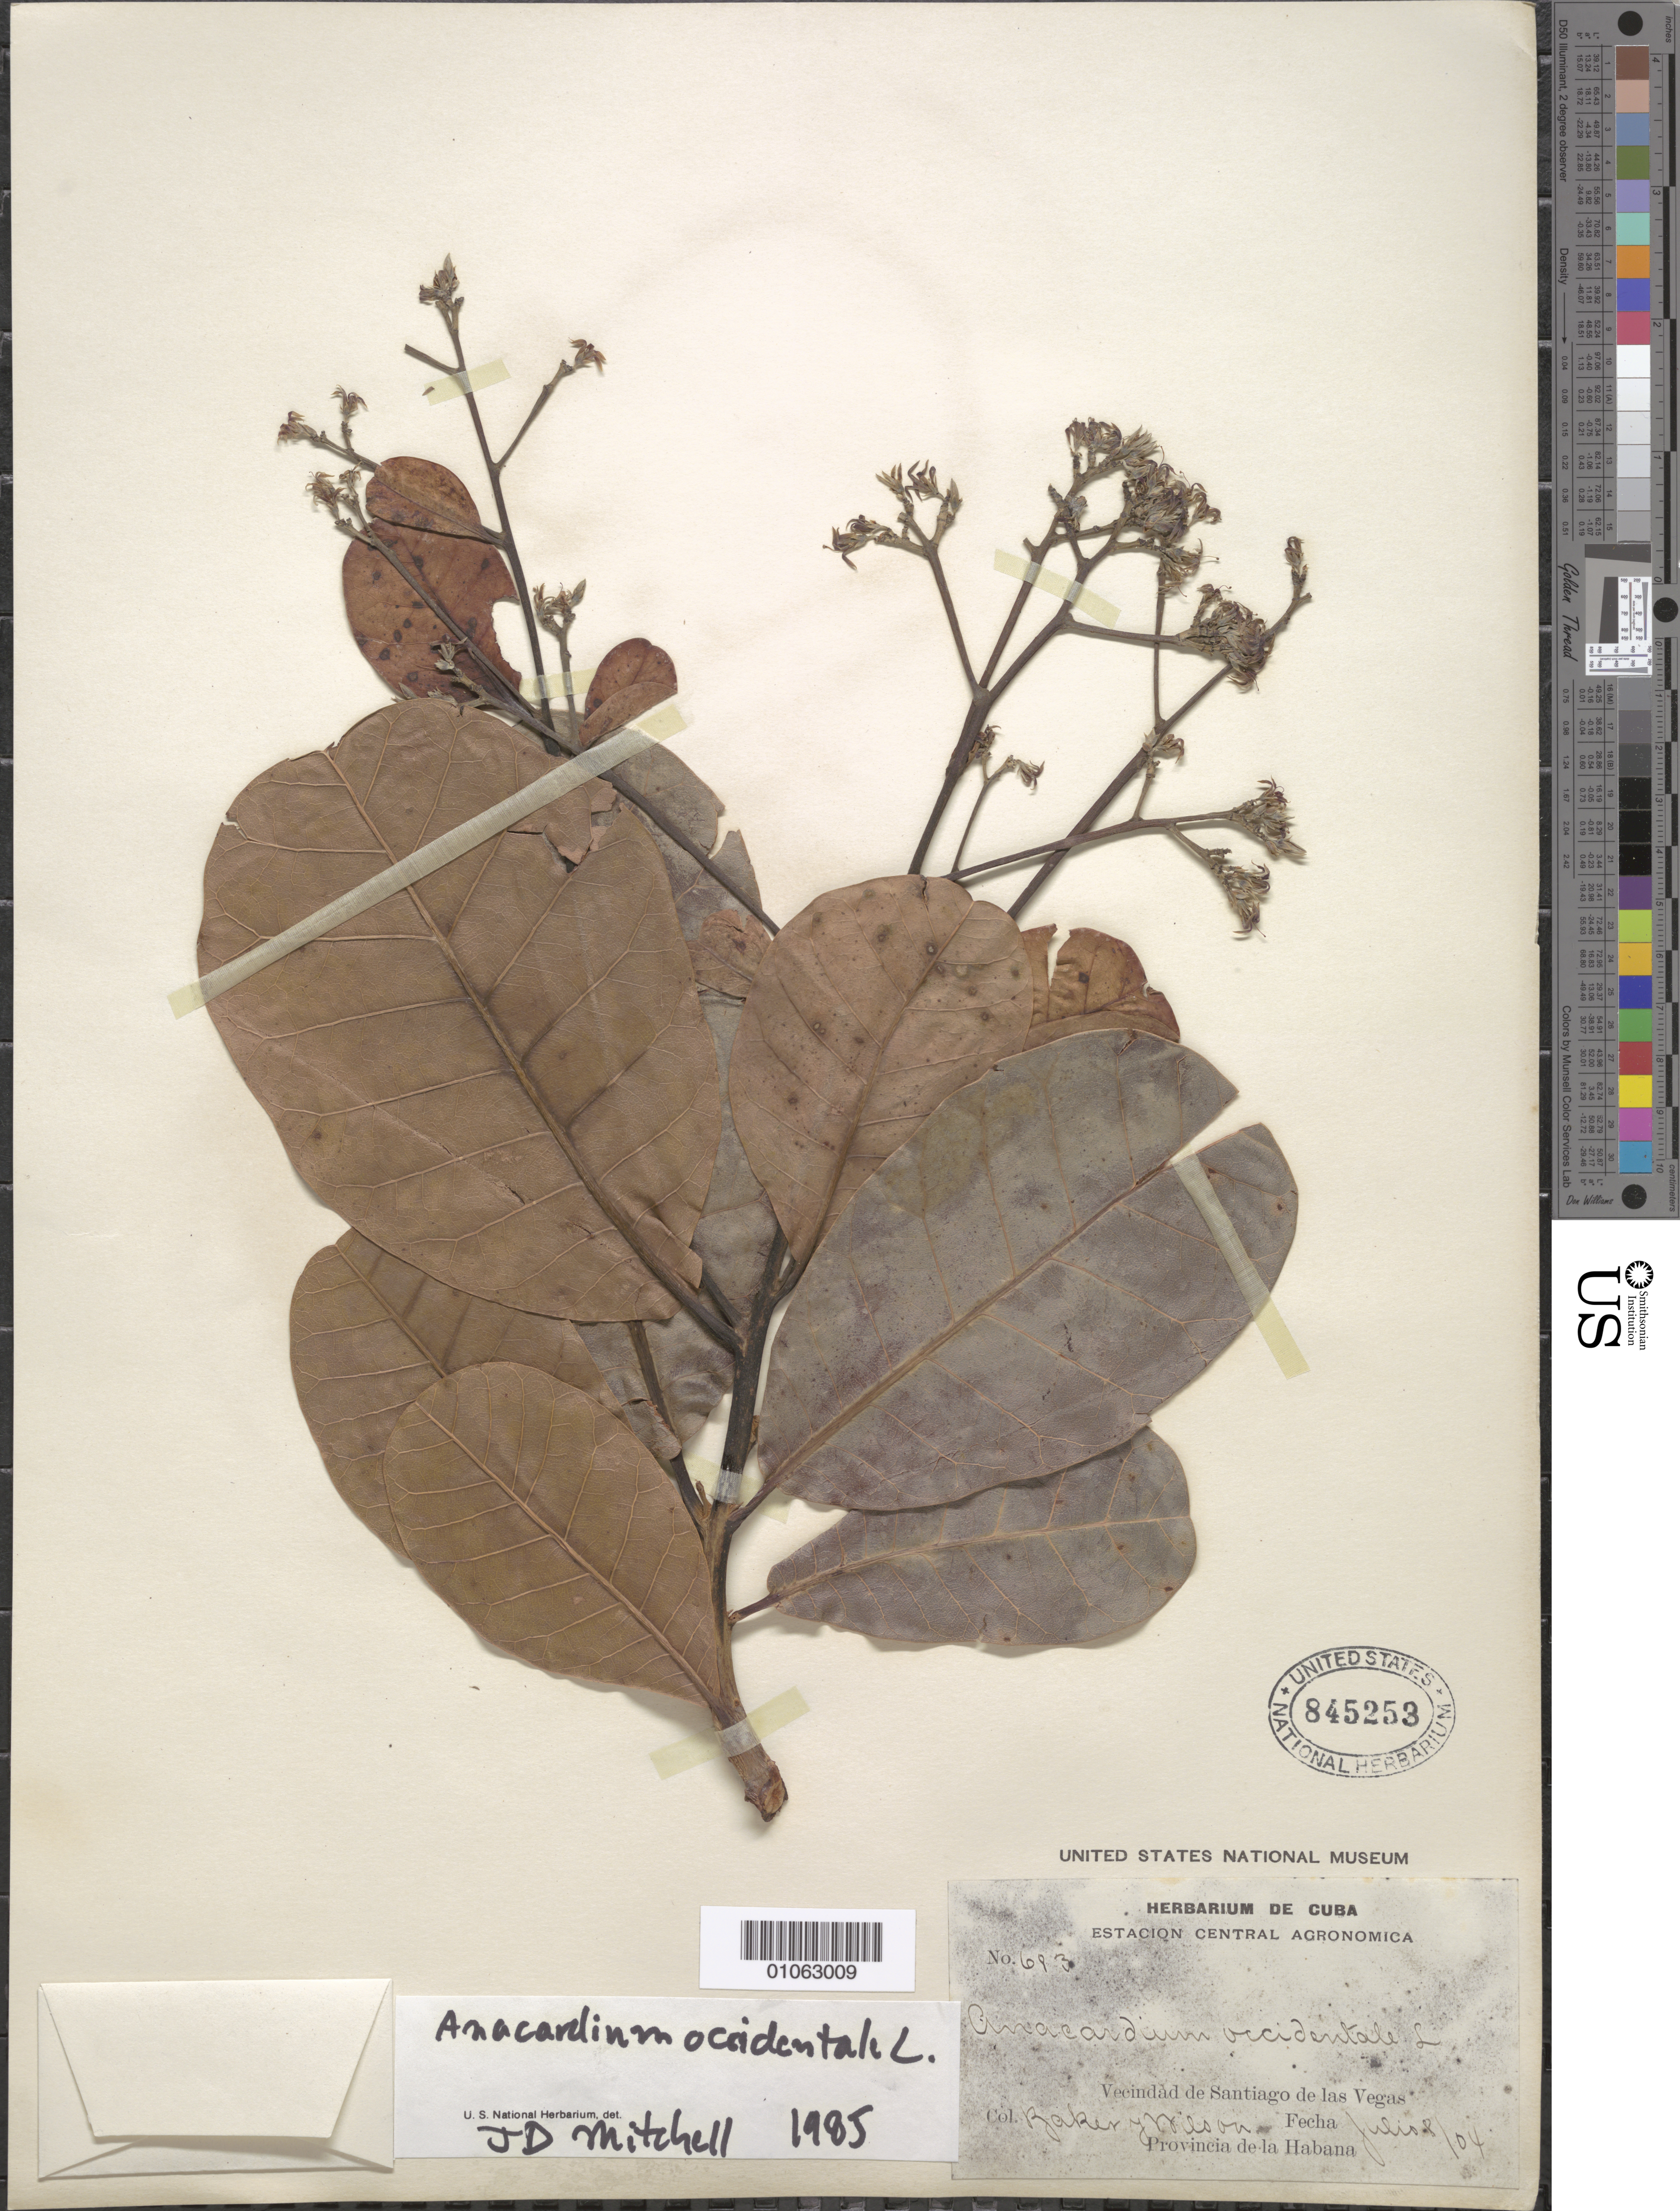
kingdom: Plantae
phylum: Tracheophyta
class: Magnoliopsida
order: Sapindales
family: Anacardiaceae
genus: Anacardium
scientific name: Anacardium occidentale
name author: L.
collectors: C. F. Baker & -- Wilson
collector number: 693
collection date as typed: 02 Jul 1905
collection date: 1905-07-02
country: Cuba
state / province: La Habana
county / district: Municipio Boyeros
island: Cuba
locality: Santiago de las Vegas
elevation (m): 97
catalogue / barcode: US 845253